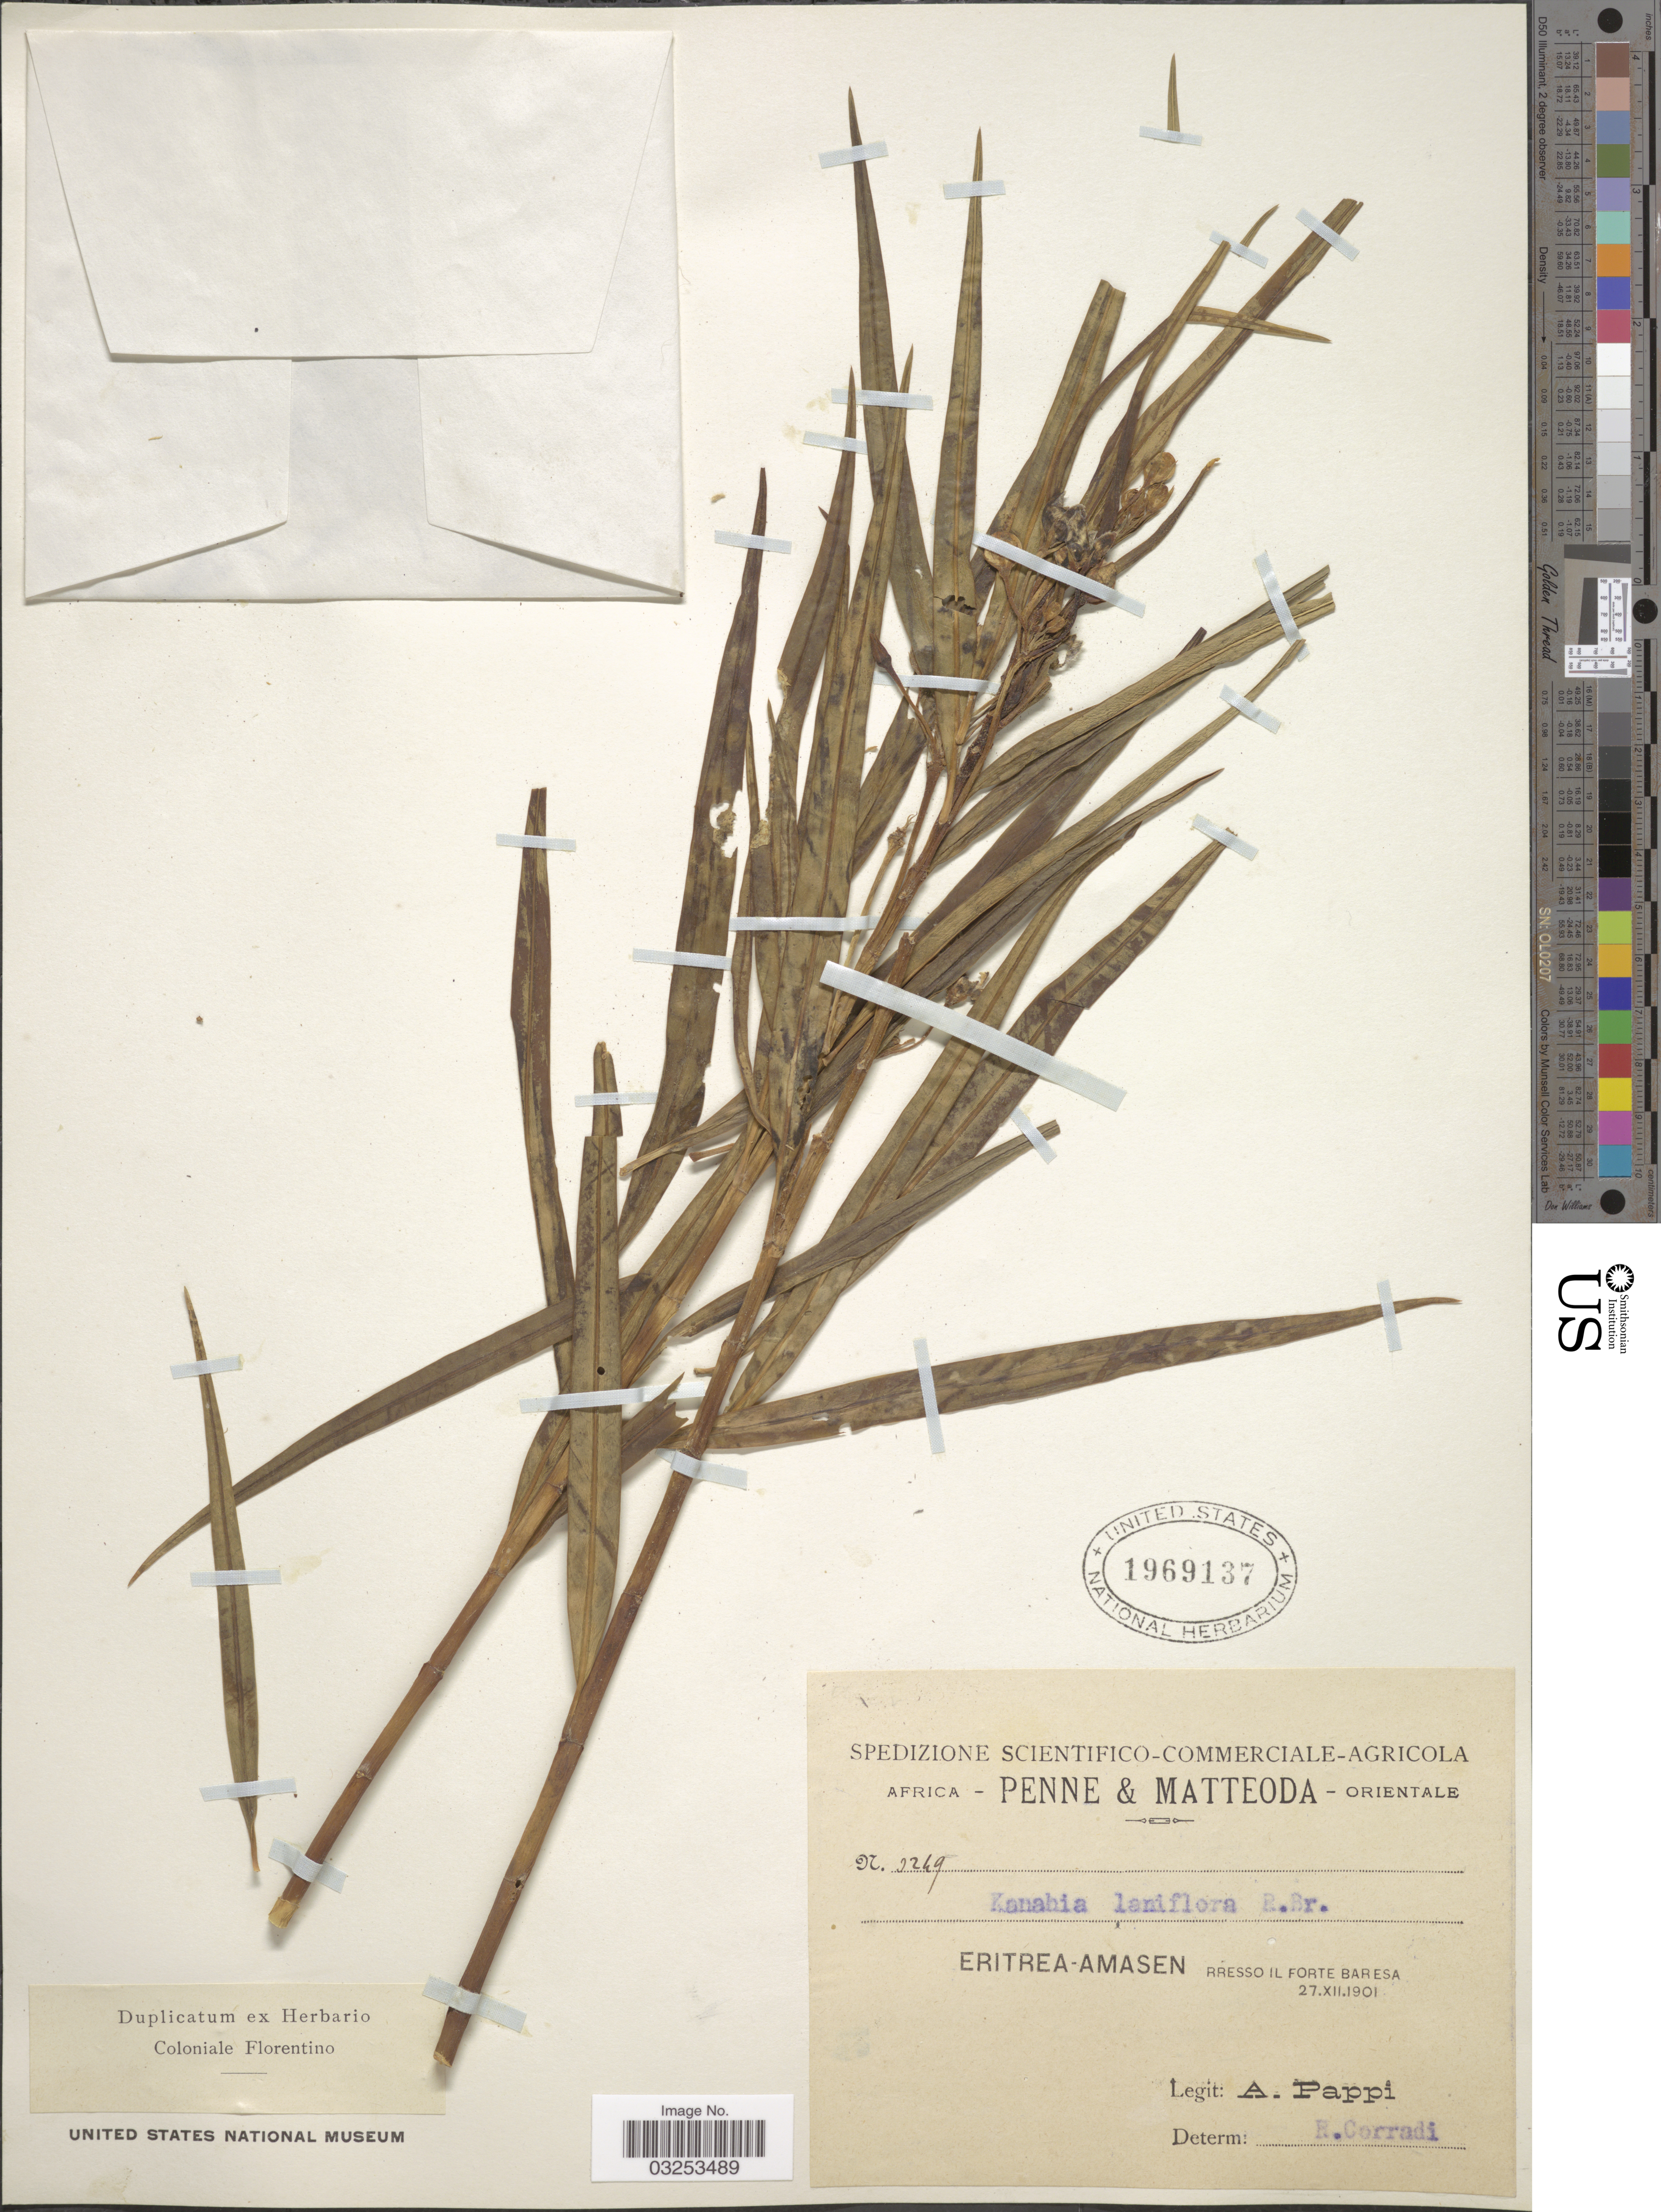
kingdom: Plantae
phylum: Tracheophyta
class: Magnoliopsida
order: Gentianales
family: Apocynaceae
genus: Kanahia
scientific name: Kanahia laniflora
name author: (Forssk.) R. Br.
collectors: A. Pappi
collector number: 1249*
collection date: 1901-12-27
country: Eritrea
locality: Africa Orientale. Eritrea- Amasen Rresso Il Forte Baresa.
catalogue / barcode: US 1969137